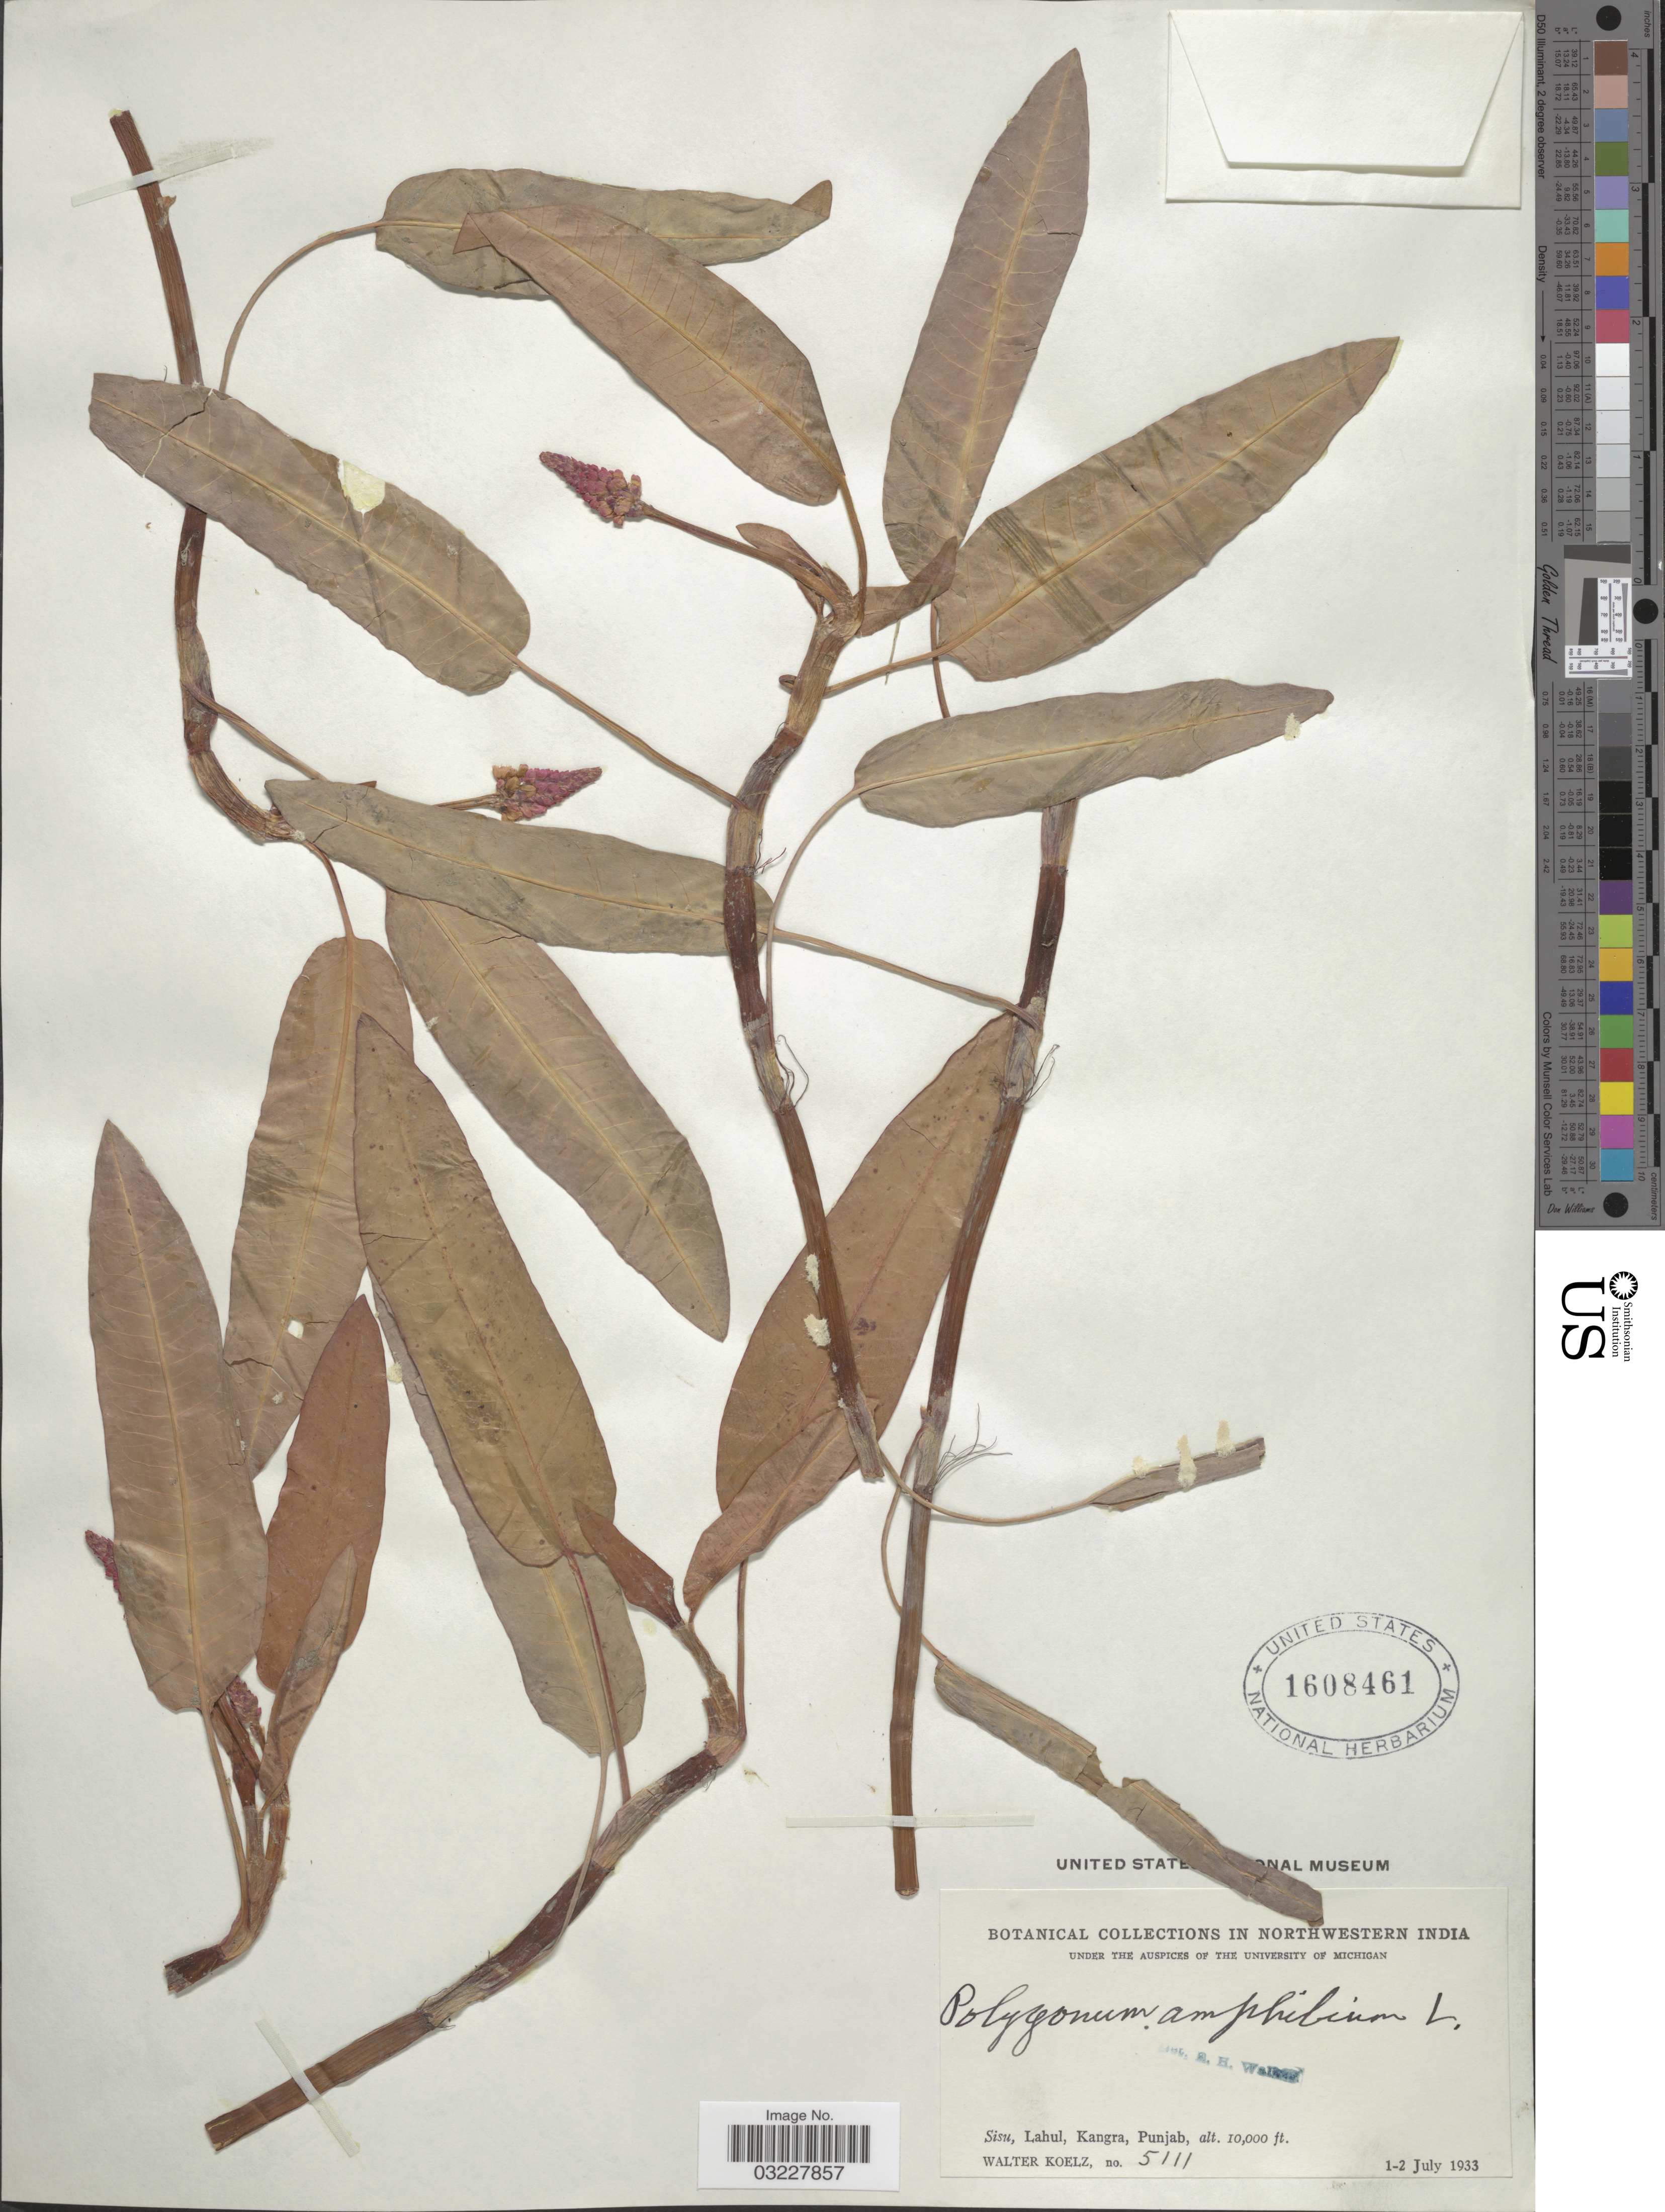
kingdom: Plantae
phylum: Tracheophyta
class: Magnoliopsida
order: Caryophyllales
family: Polygonaceae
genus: Polygonum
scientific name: Polygonum amphibium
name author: L.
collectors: W. N. Koelz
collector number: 5111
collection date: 1933-07-01/1933-07-02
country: India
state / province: Punjab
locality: Northwestern India. Sisu, Lahul, Kangra.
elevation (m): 3048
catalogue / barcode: US 1608461